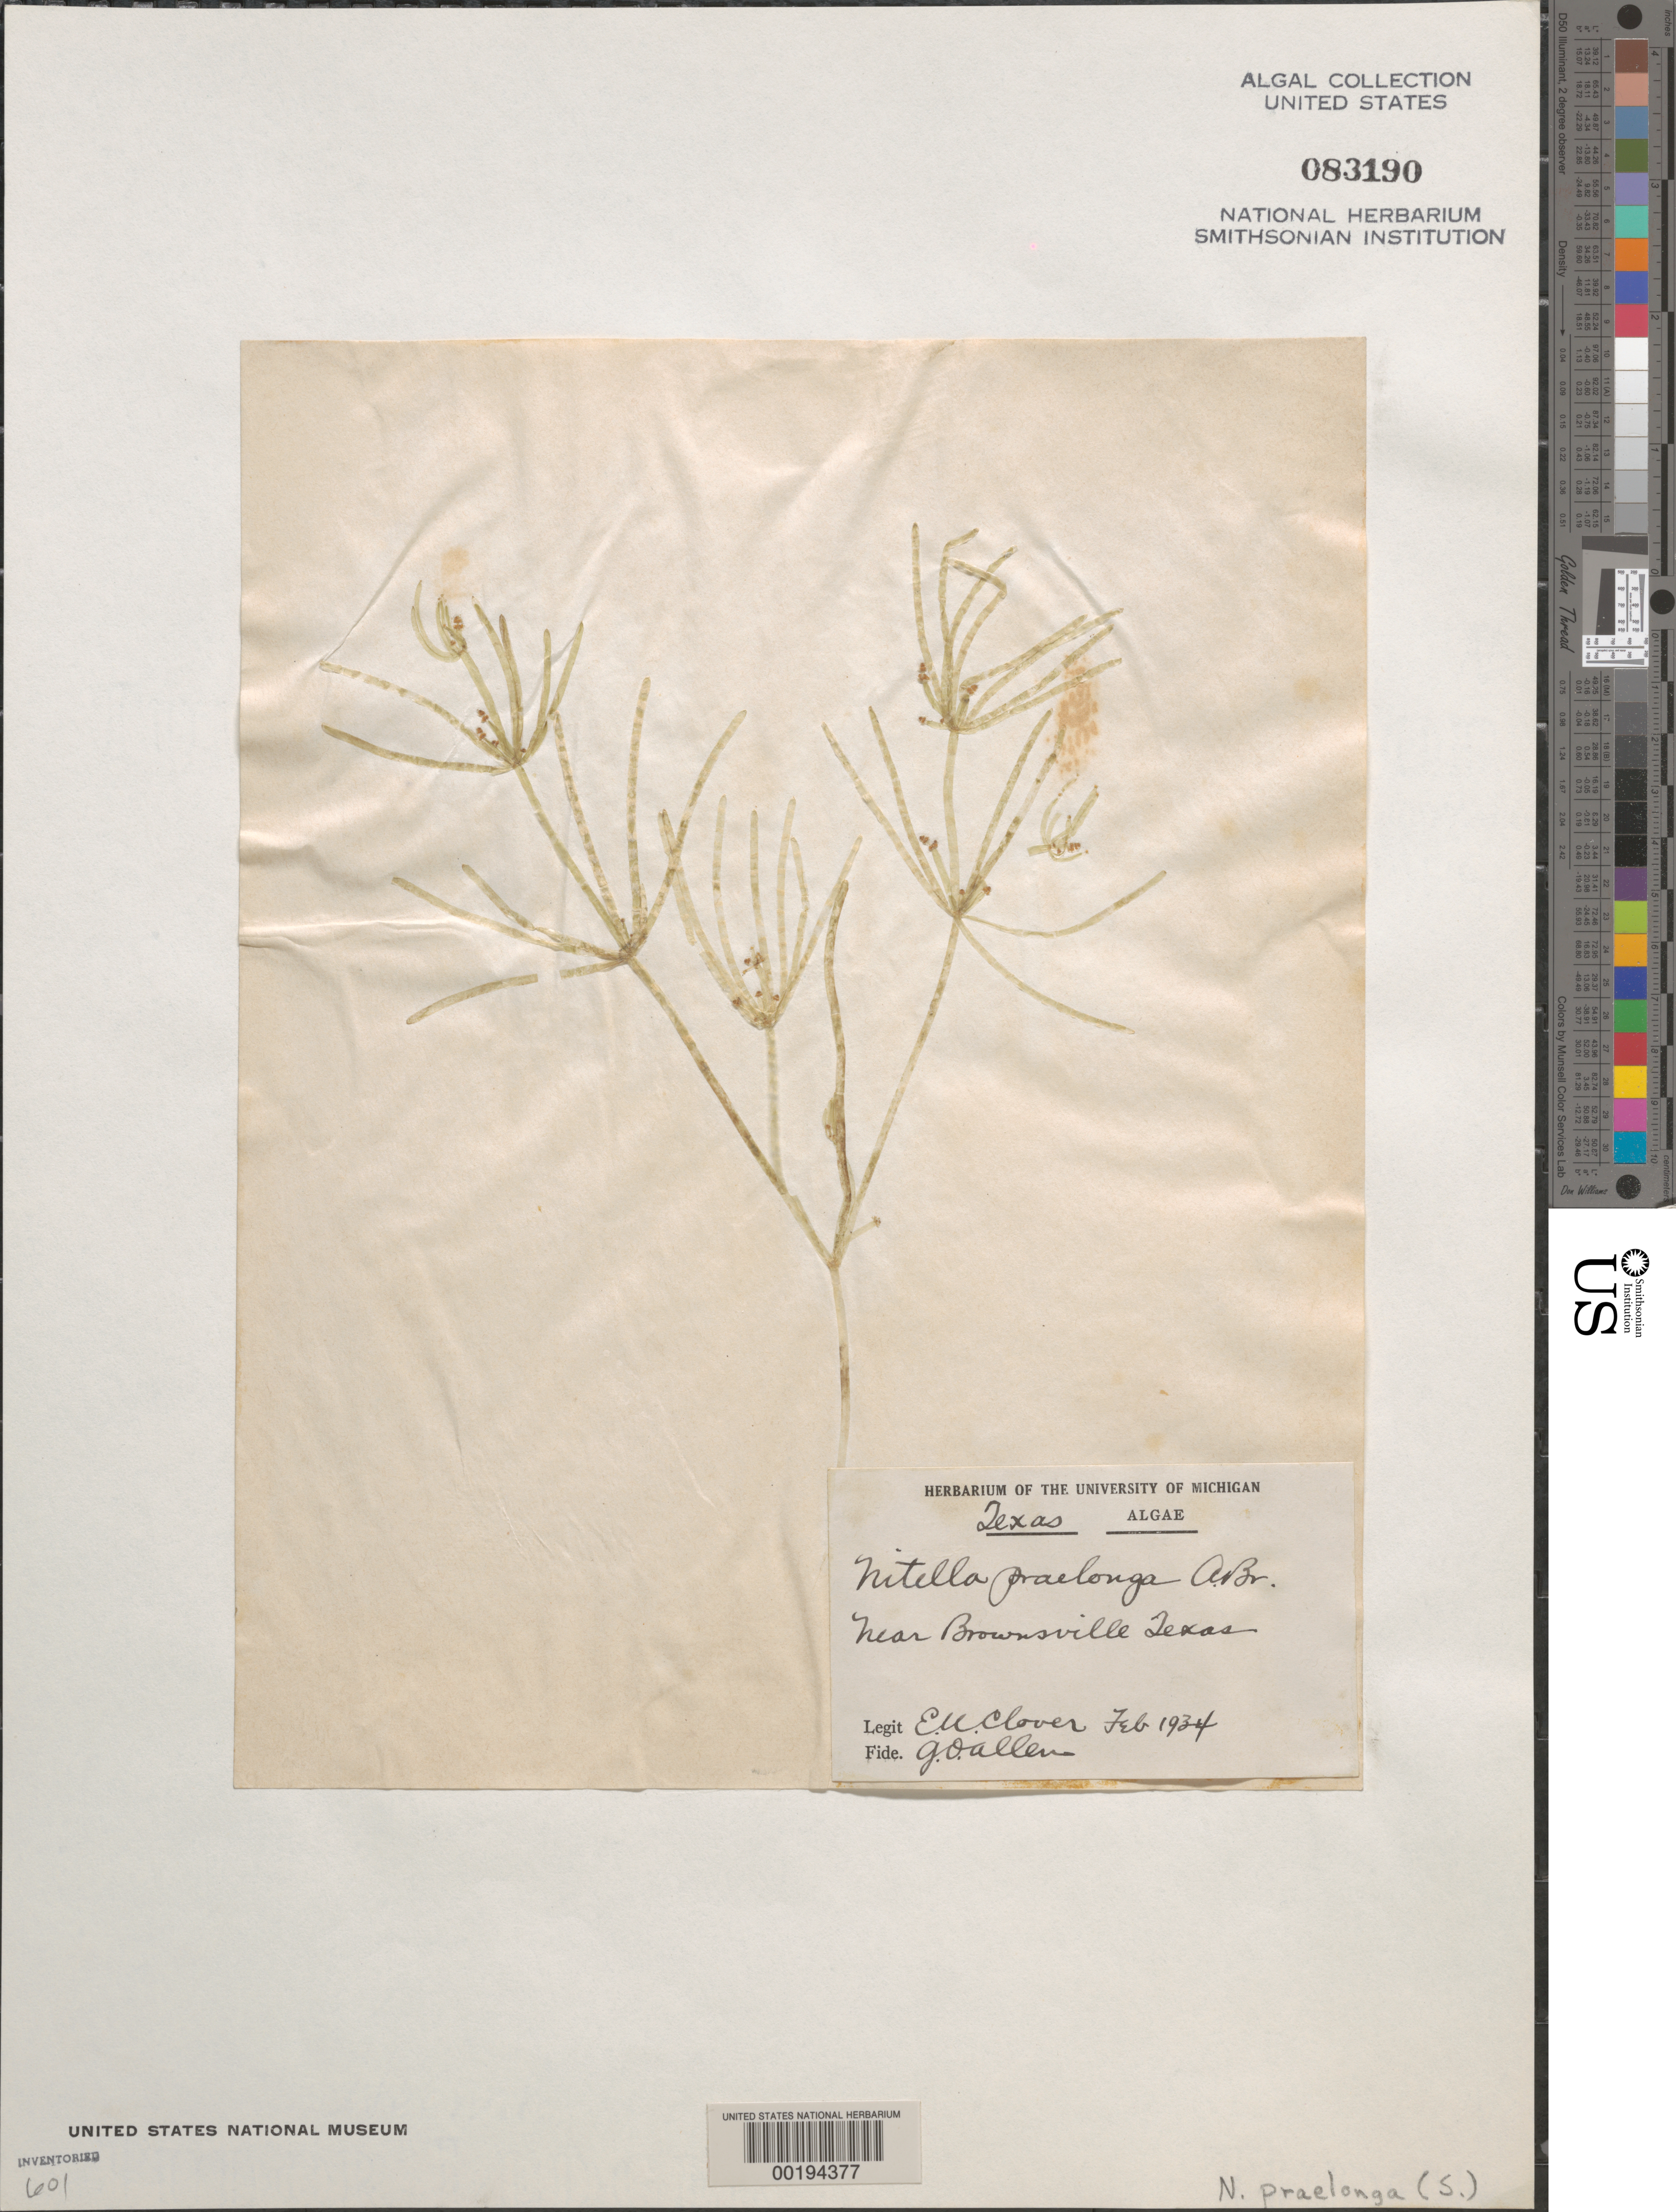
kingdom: Plantae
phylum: Charophyta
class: Charophyceae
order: Charales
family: Characeae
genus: Nitella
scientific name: Nitella praelonga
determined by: Allen, G. O.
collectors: E. U. Clover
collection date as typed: Feb 1934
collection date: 1934-02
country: United States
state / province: Texas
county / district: Cameron County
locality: Near Brownsville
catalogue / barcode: US 83190